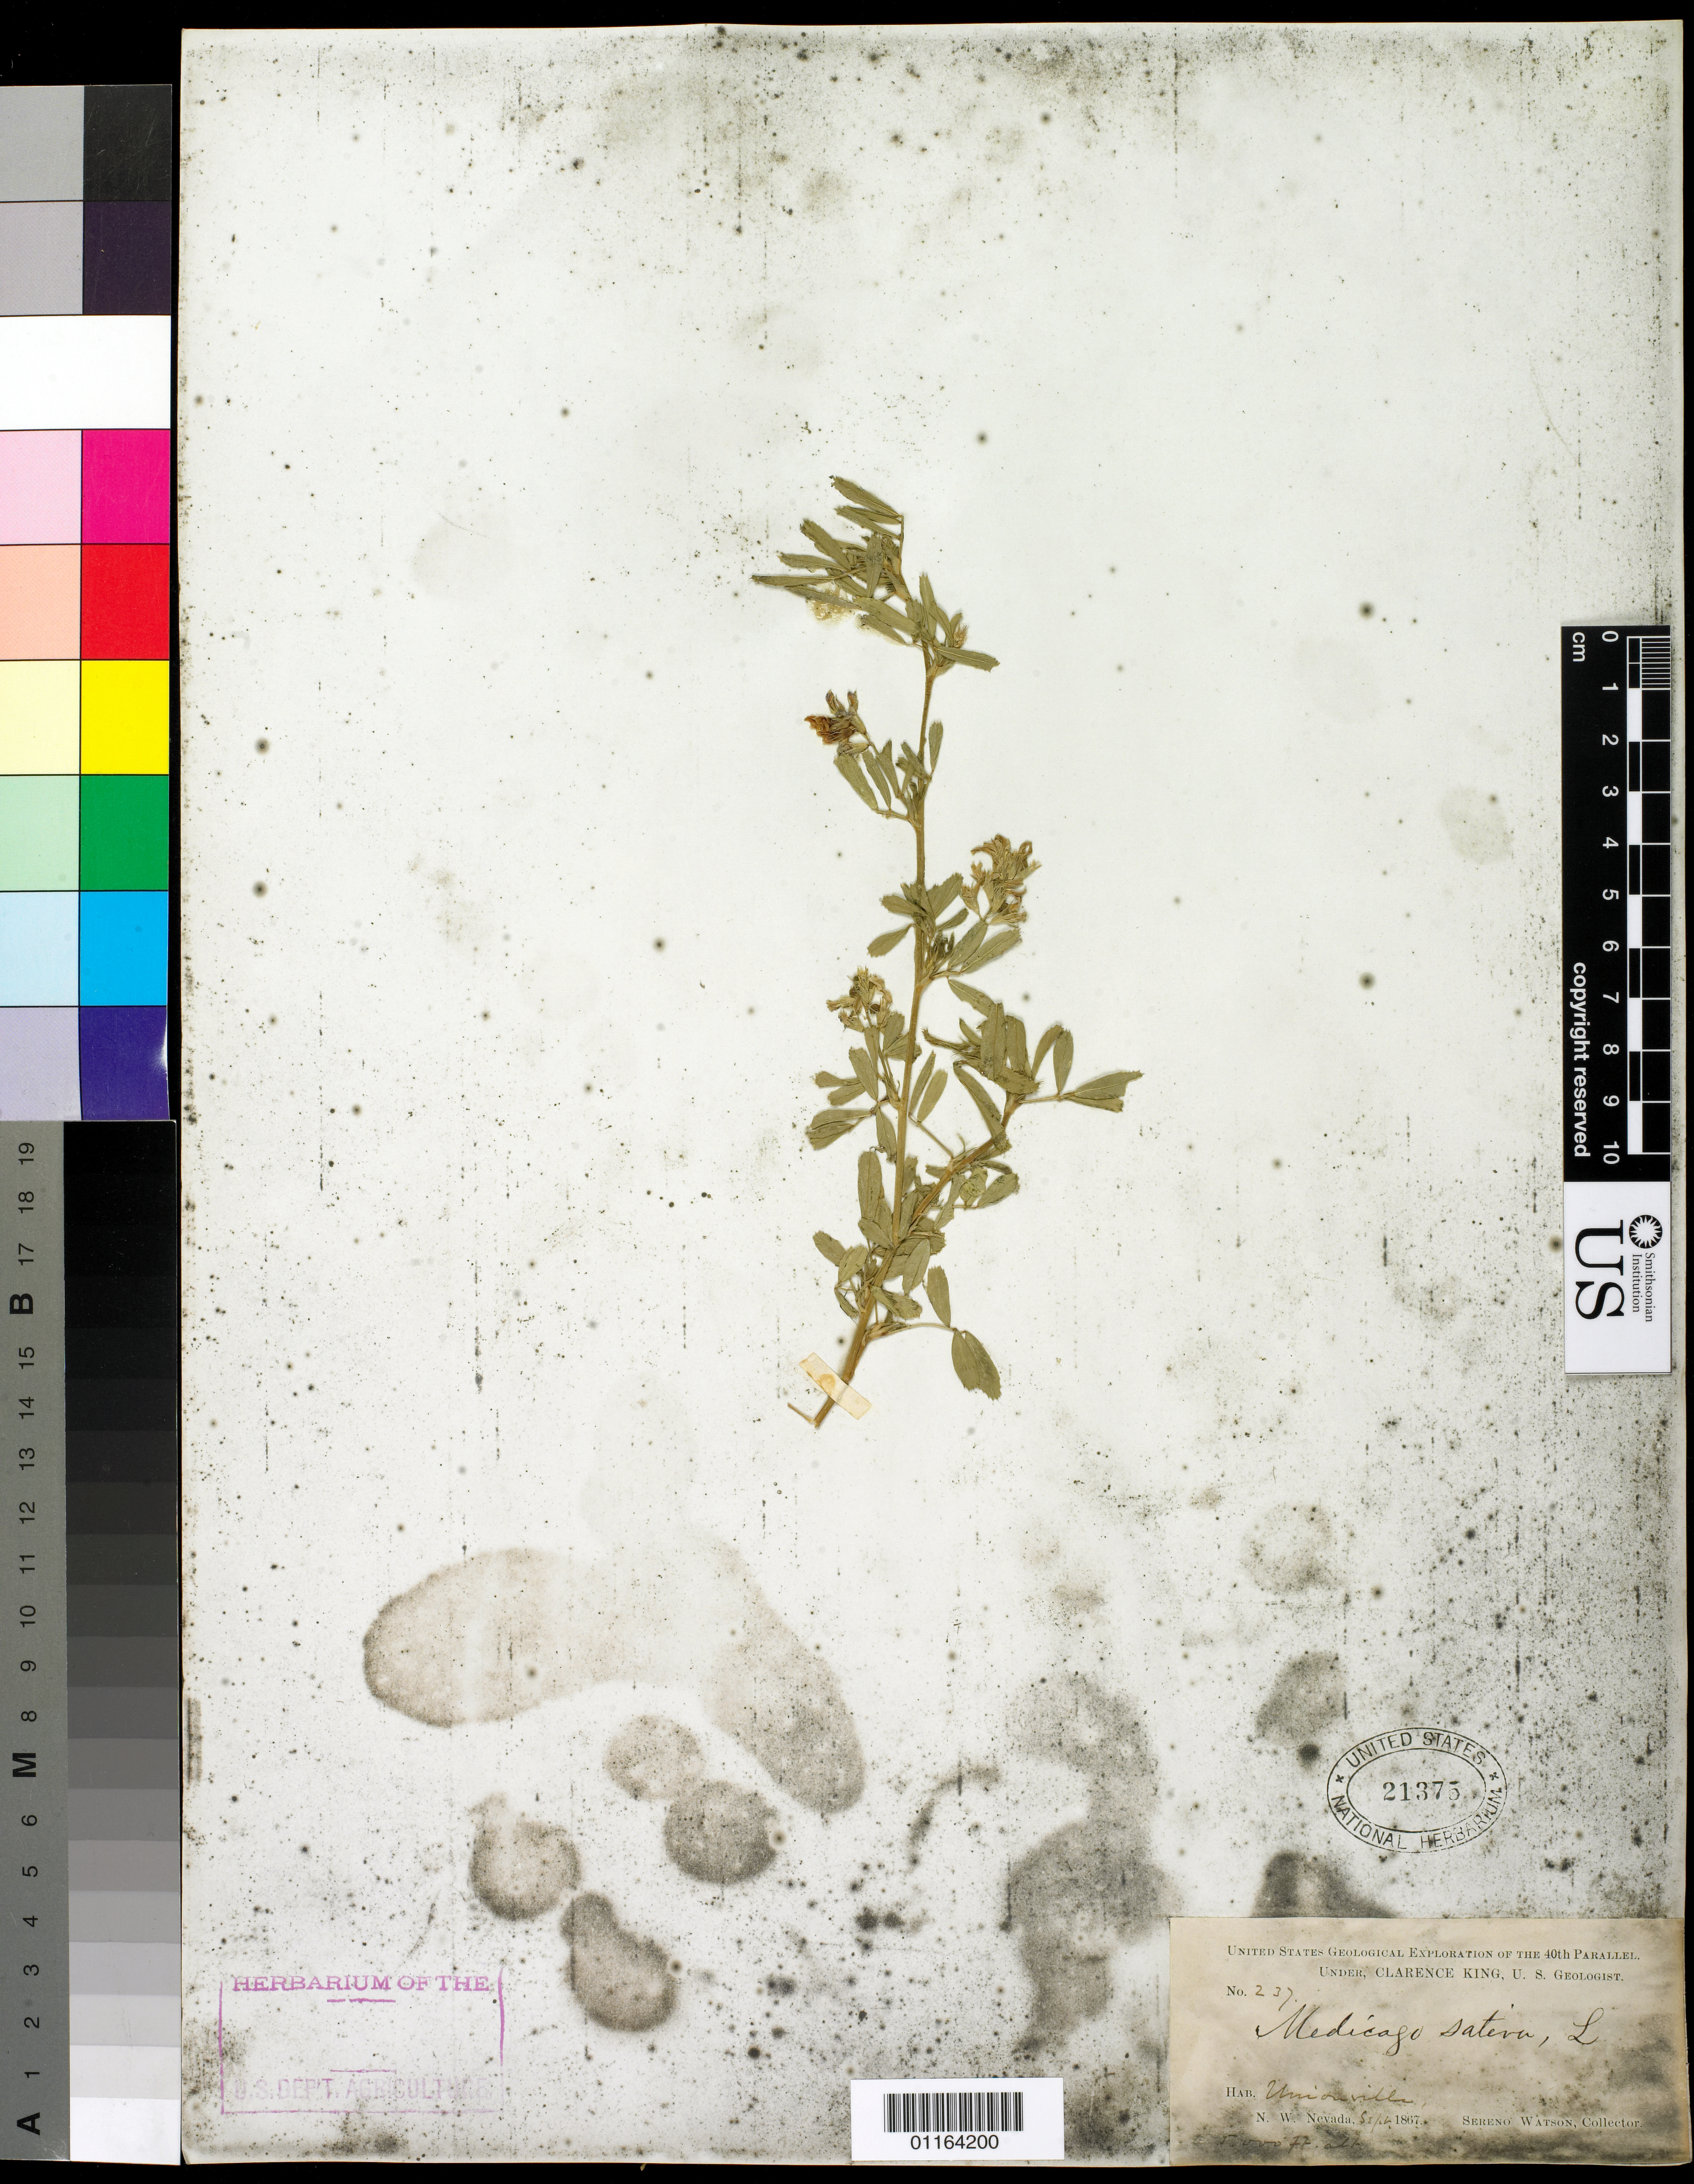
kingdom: Plantae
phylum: Tracheophyta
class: Magnoliopsida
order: Fabales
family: Fabaceae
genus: Medicago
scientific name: Medicago sativa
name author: L.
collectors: S. Watson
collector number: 237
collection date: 1867-09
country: United States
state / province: Nevada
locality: Unionville, N.W. Nevada.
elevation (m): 1524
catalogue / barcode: US 21375